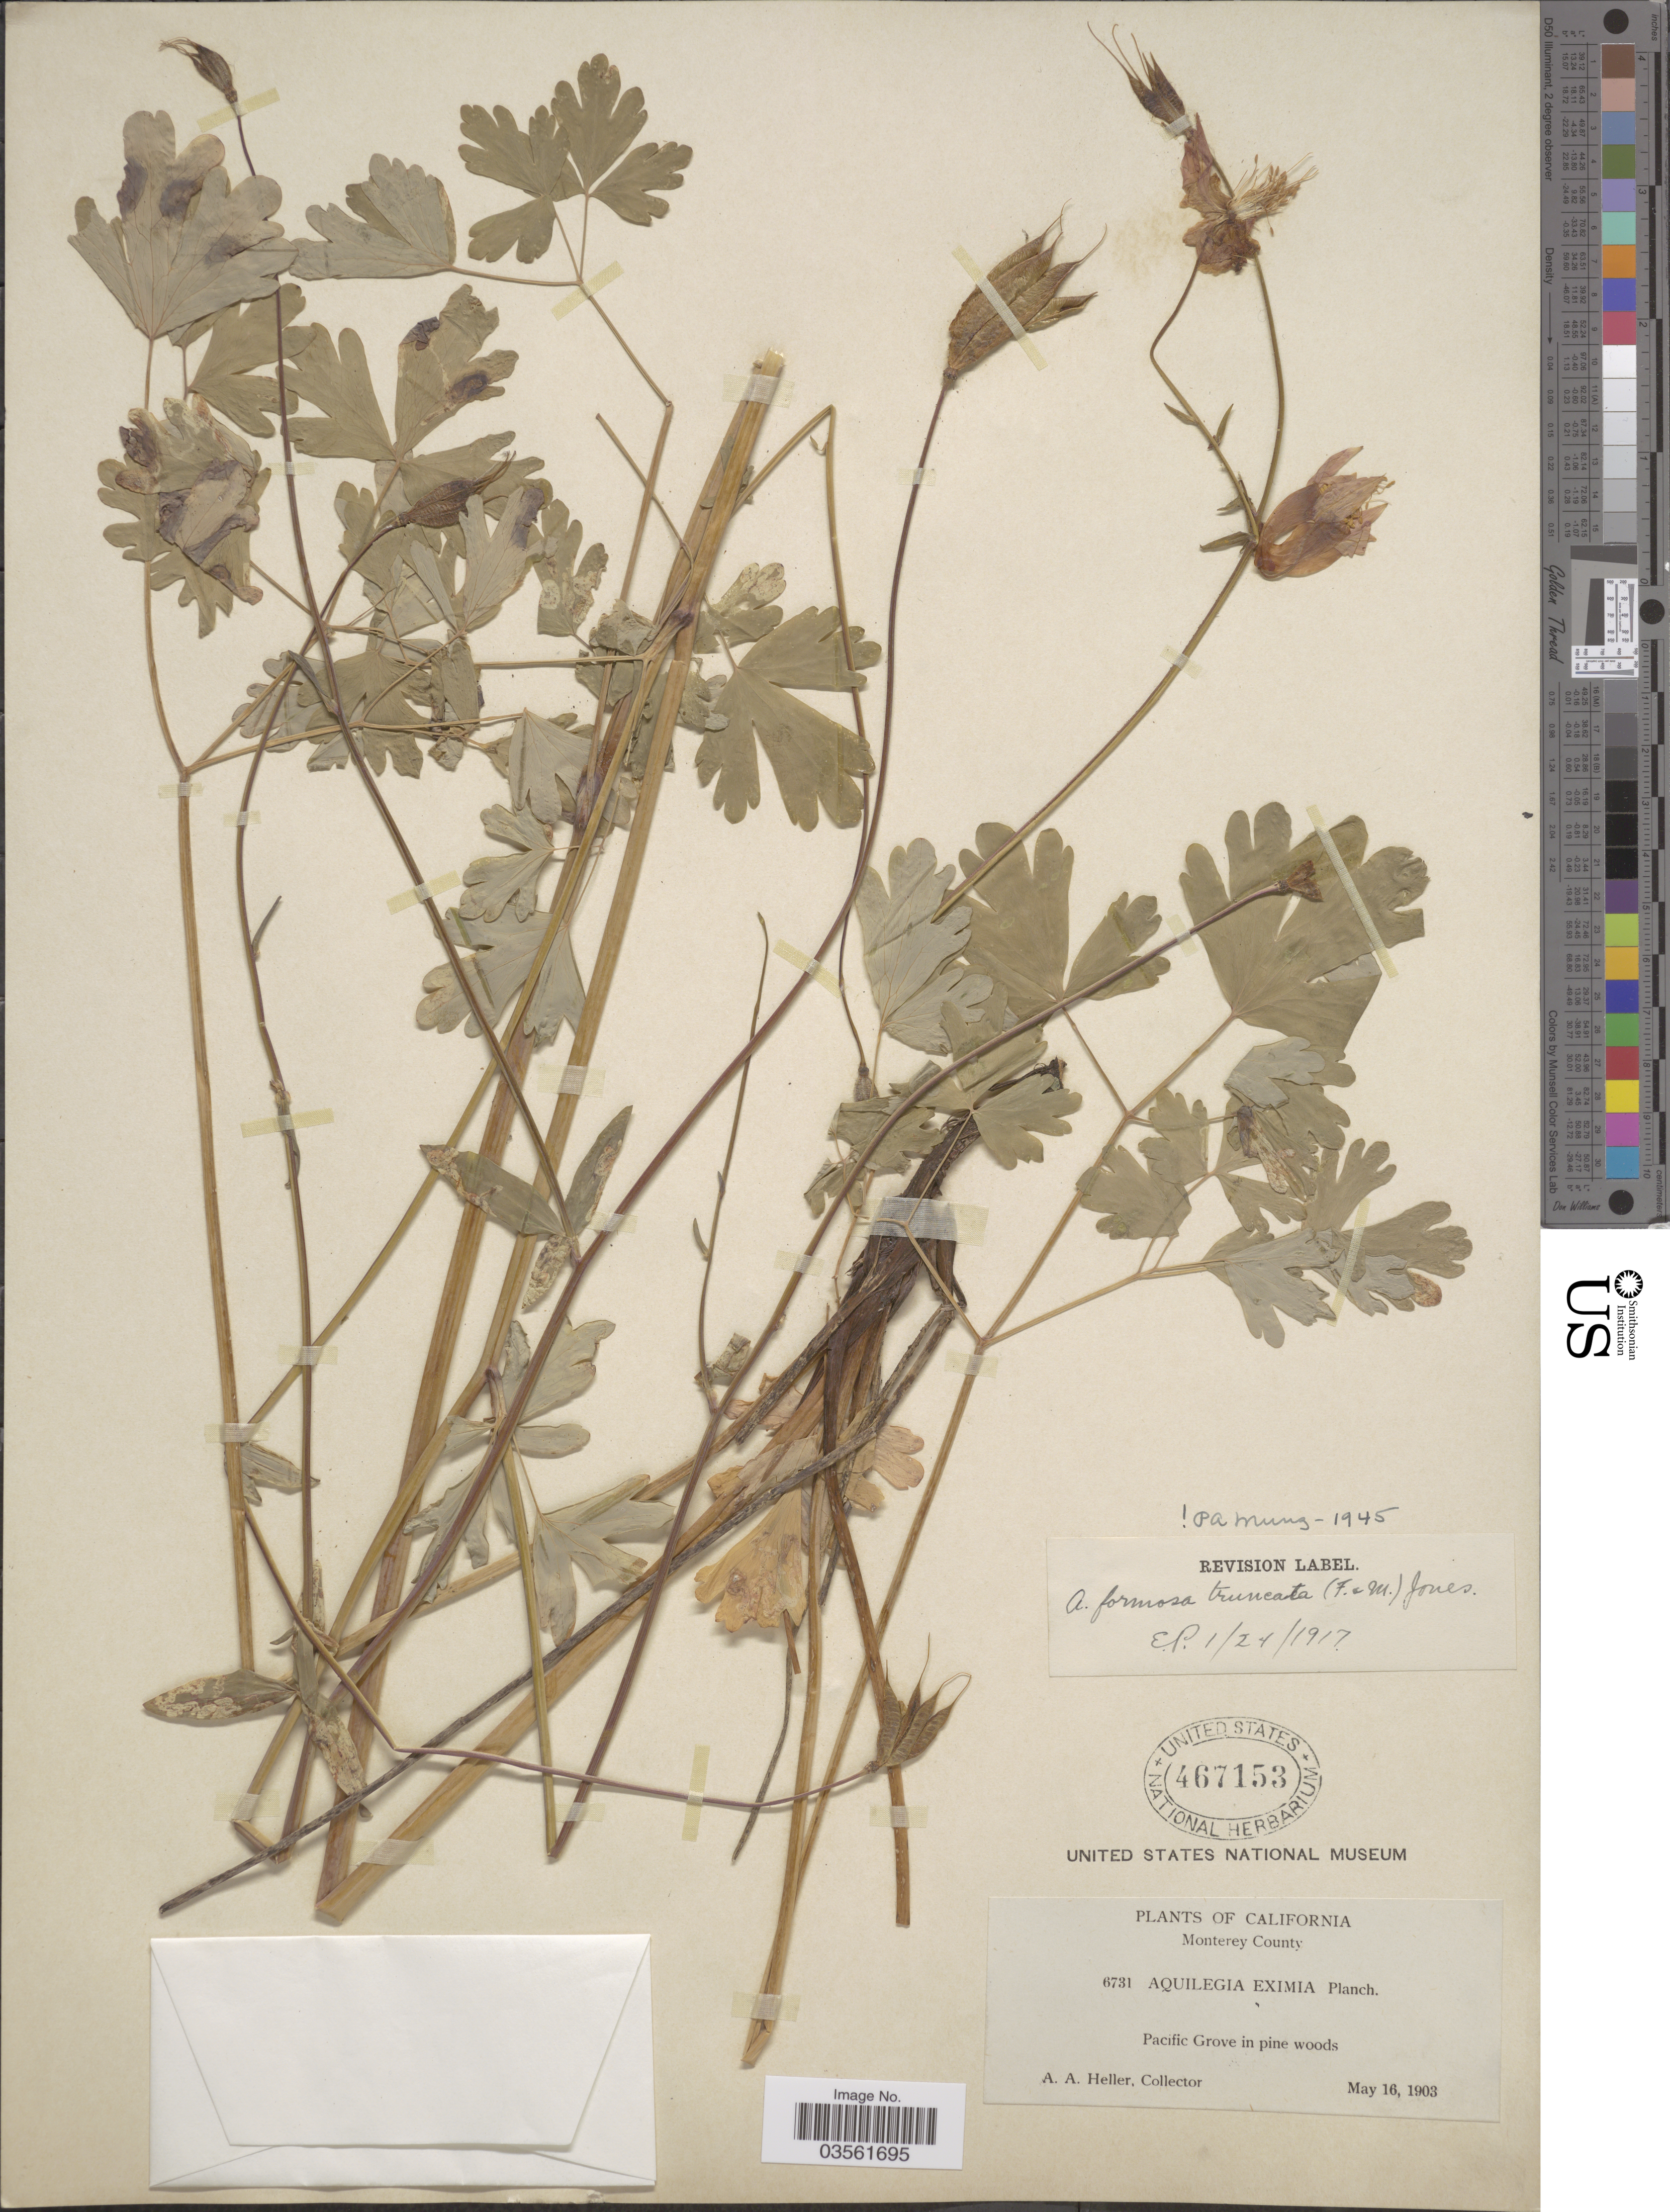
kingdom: Plantae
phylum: Tracheophyta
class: Magnoliopsida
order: Ranunculales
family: Ranunculaceae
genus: Aquilegia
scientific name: Aquilegia formosa var. truncata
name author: M.E. Jones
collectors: A. A. Heller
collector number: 6731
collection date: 1903-05-16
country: United States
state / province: California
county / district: Monterey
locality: Monterey County. Pacific Grove in pine woods.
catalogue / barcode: US 467153